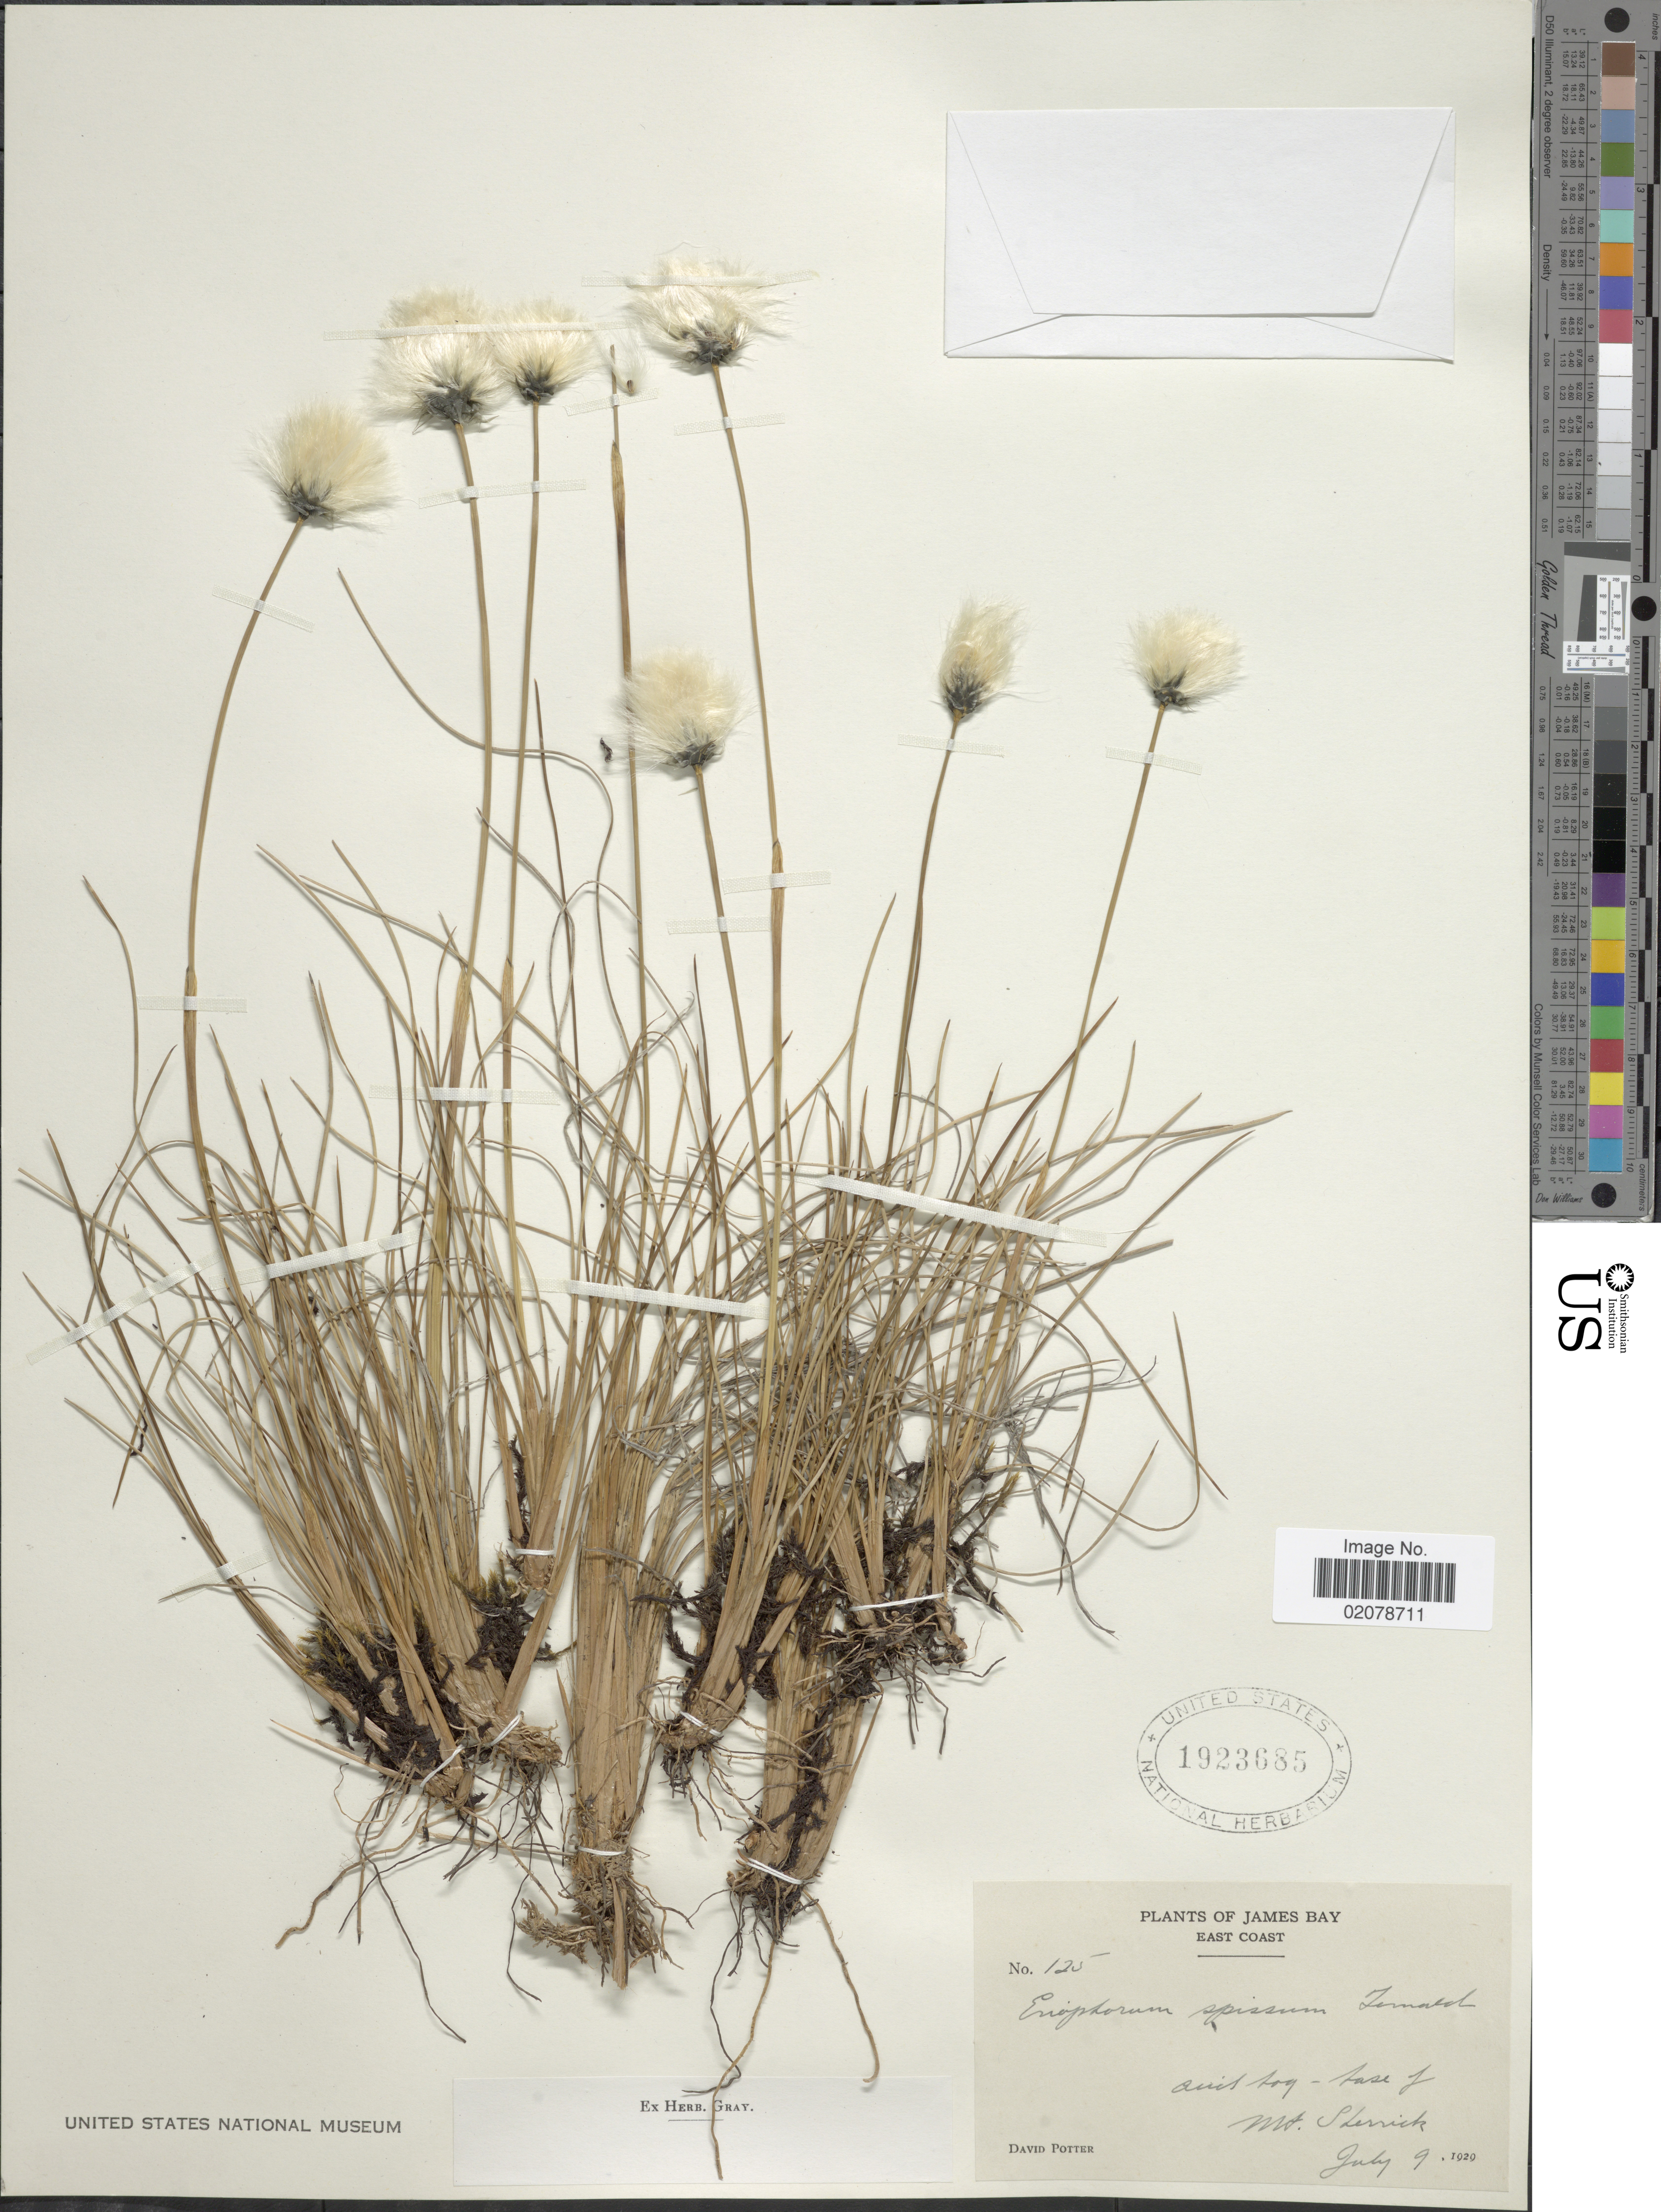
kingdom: Plantae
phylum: Tracheophyta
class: Liliopsida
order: Poales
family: Cyperaceae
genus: Eriophorum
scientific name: Eriophorum vaginatum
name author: L.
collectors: D. Potter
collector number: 125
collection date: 1929-07-09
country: Canada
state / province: British Columbia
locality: James Bay. East Coast. Mt. Sherrick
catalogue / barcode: US 1923685